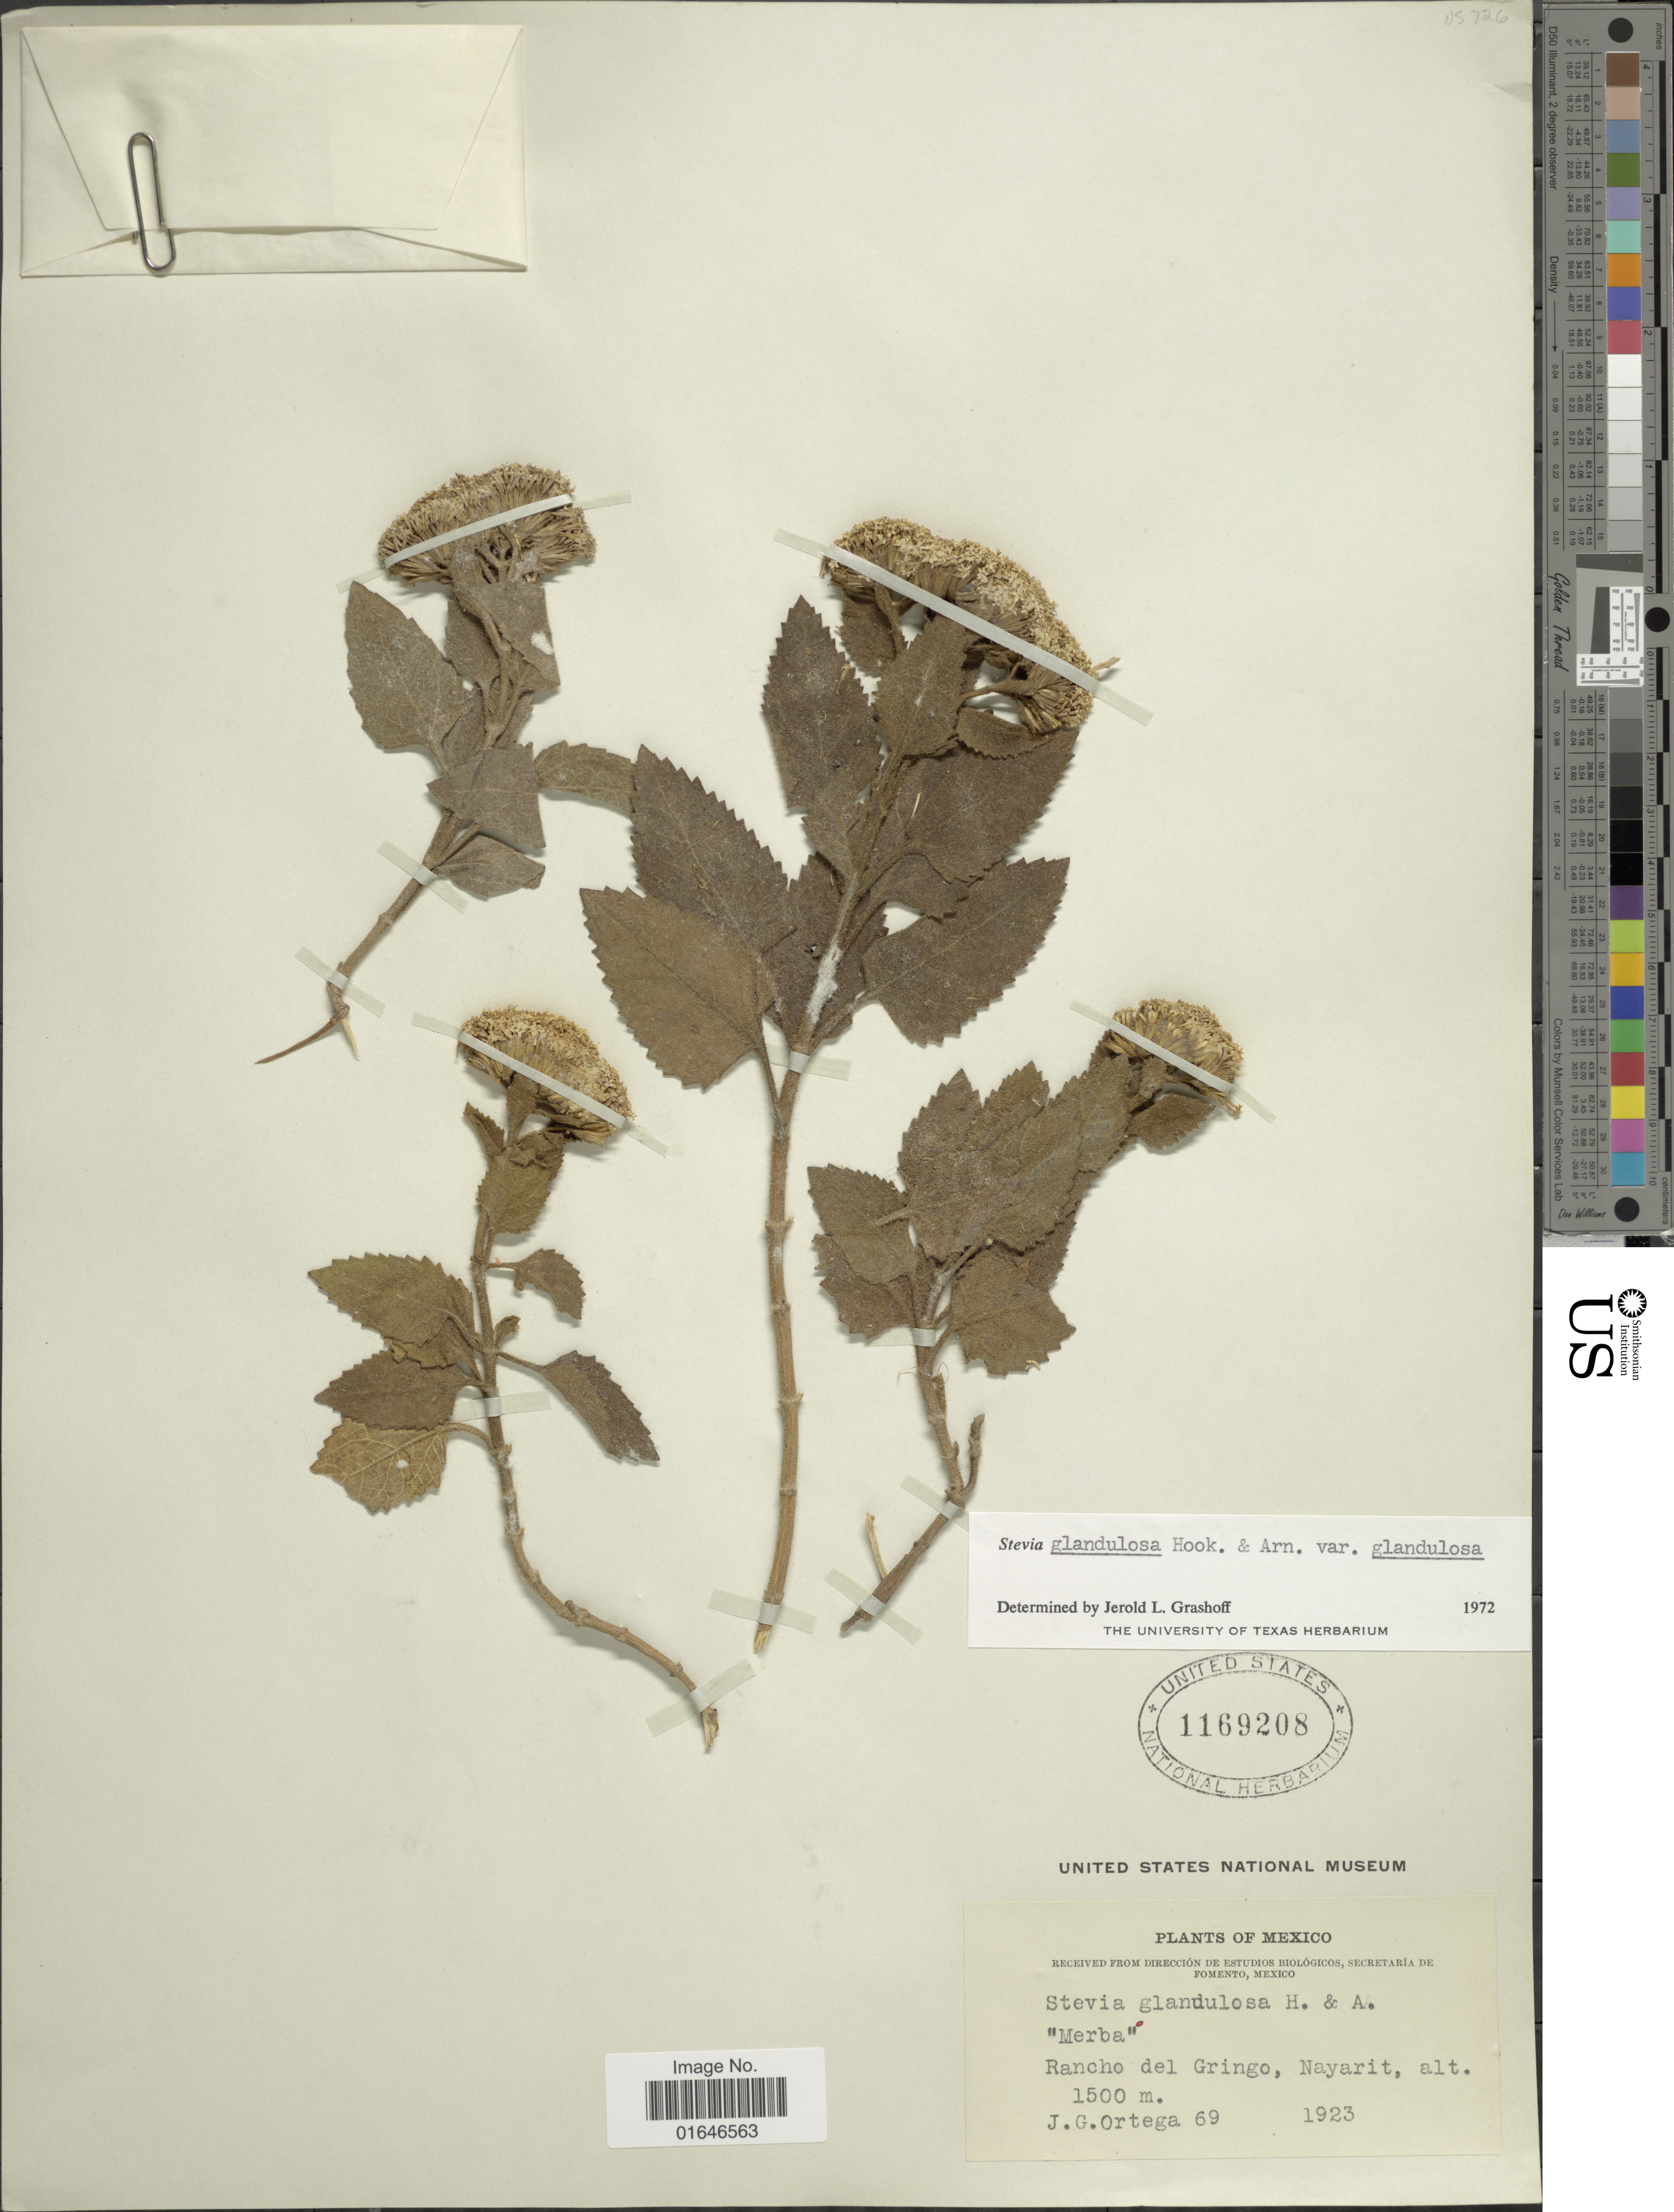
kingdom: Plantae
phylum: Tracheophyta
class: Magnoliopsida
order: Asterales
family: Asteraceae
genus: Stevia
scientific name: Stevia glandulosa var. glandulosa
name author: Hook. & Arn.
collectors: J. Ortega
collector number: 69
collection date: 1923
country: Mexico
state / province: Nayarit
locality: Rancho del Gringo, Nayarit.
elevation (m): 1500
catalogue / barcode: US 1169208